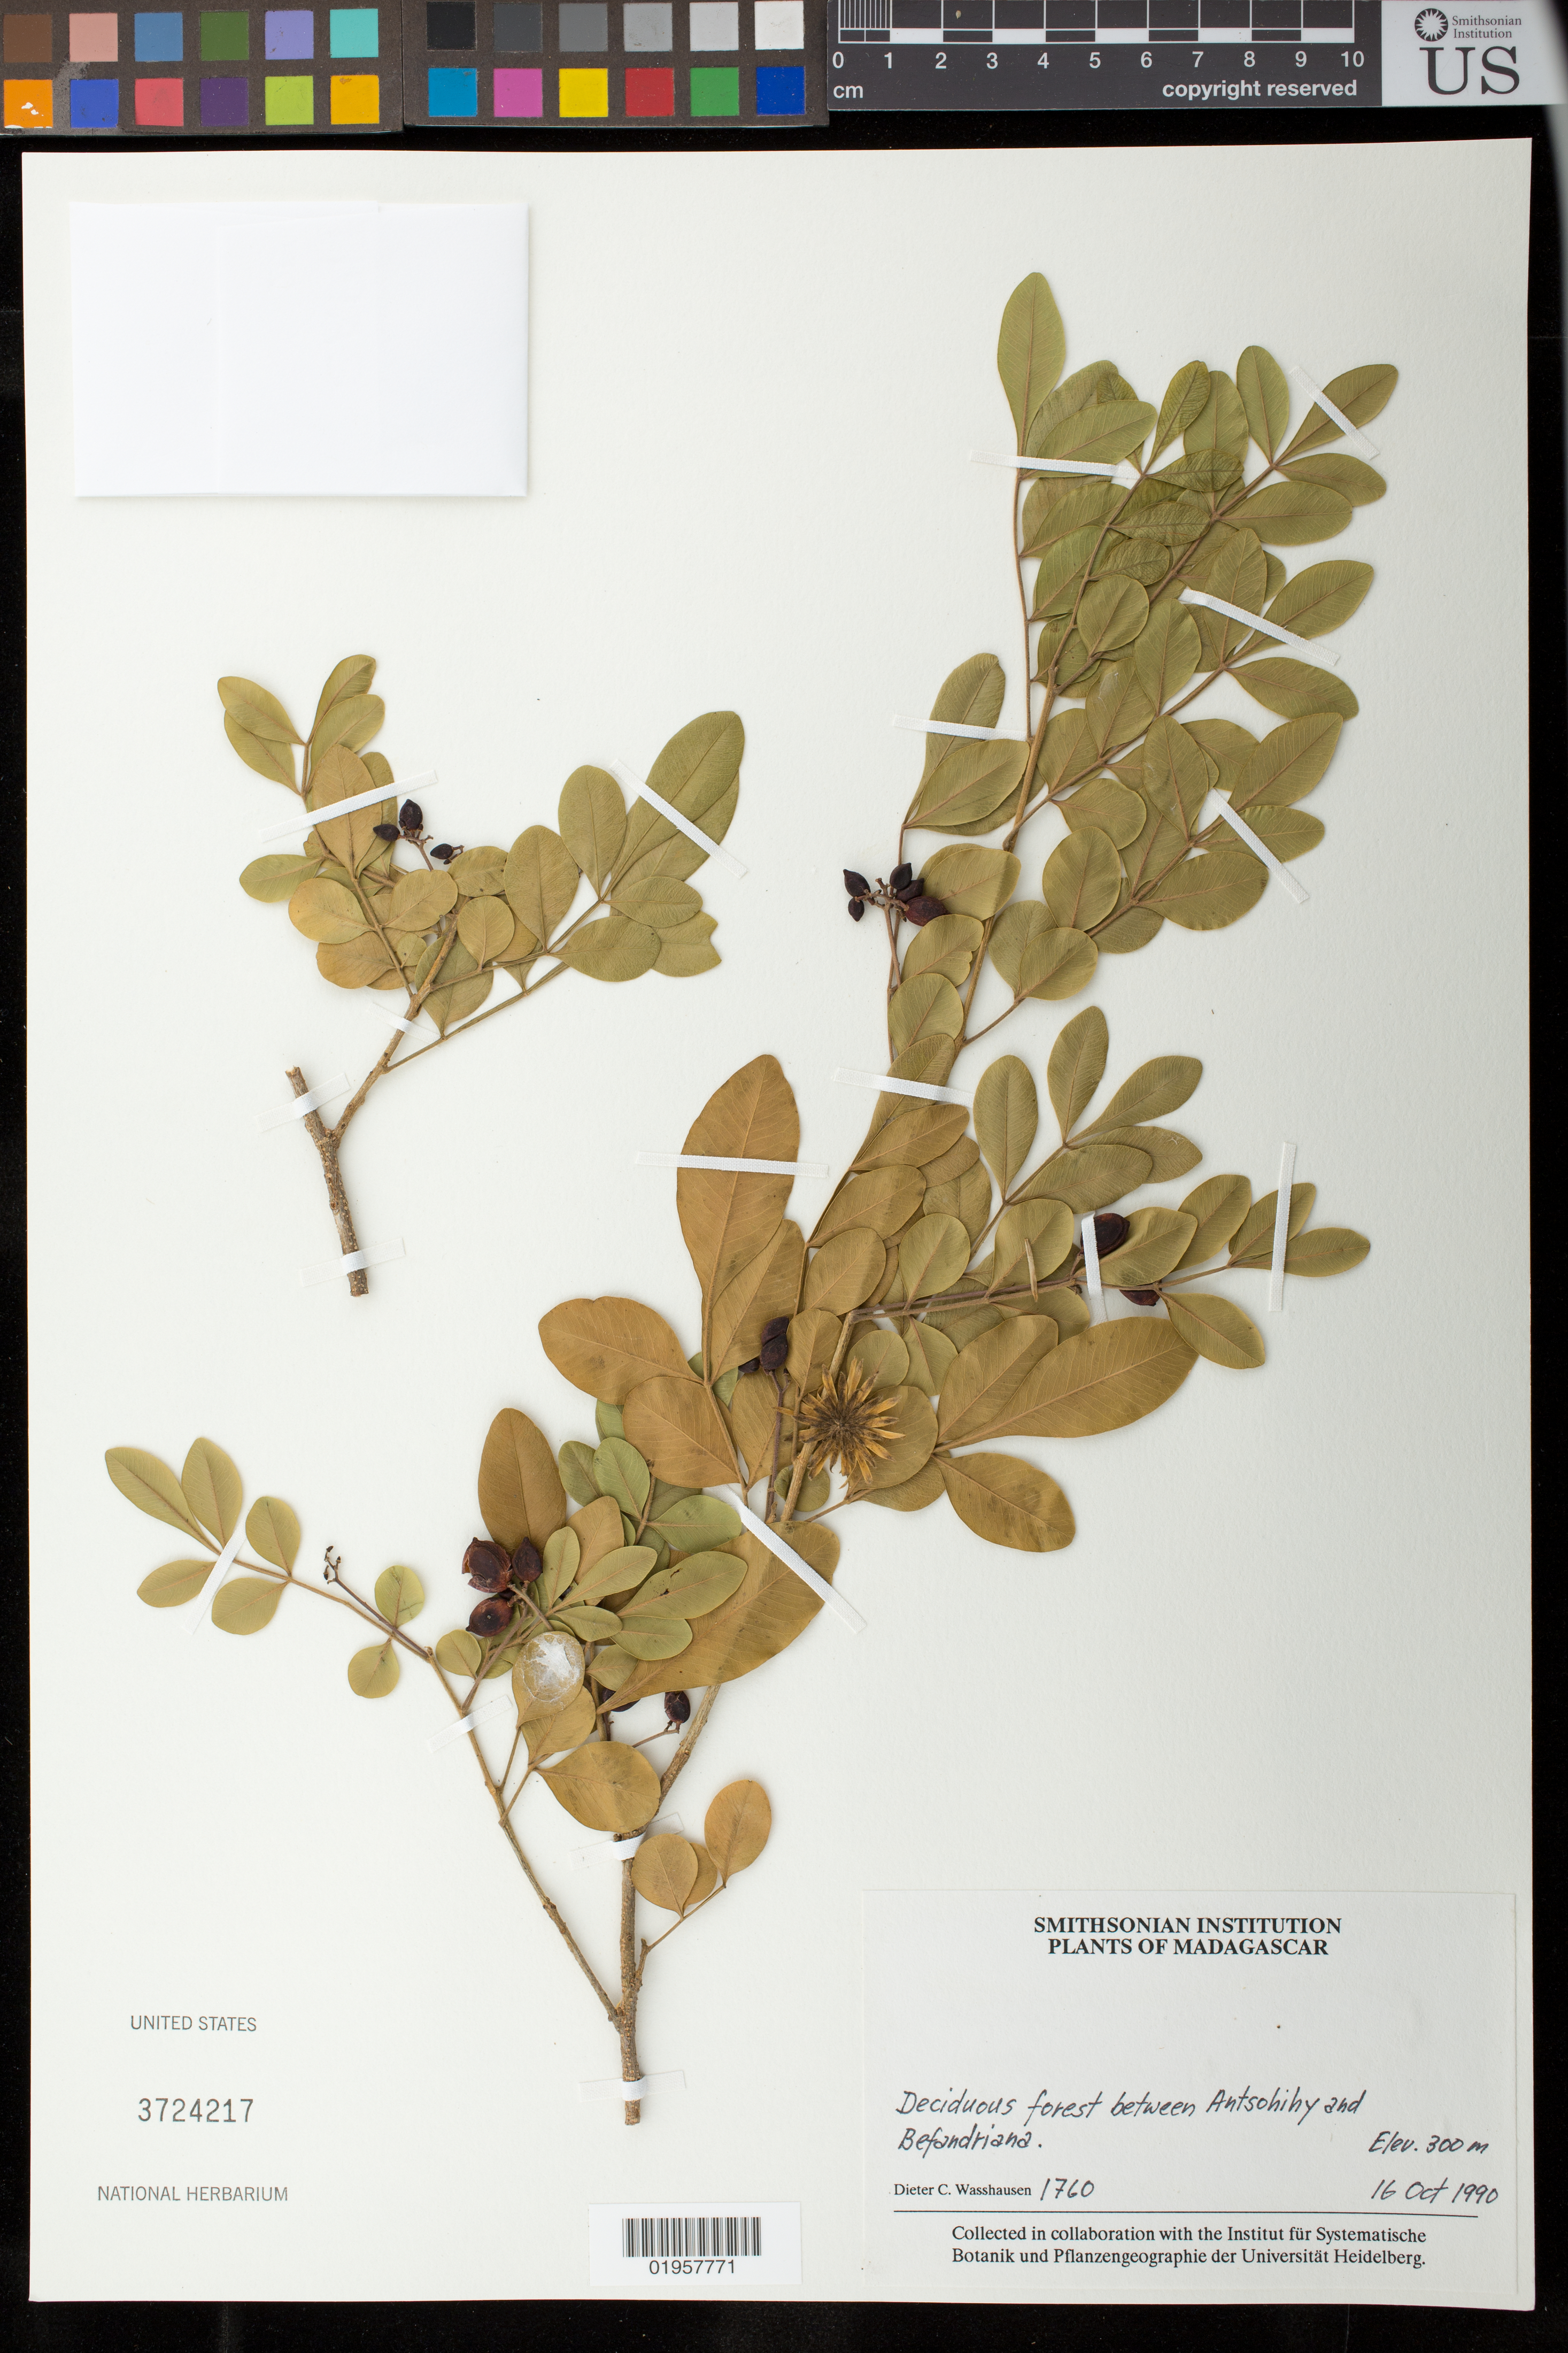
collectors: D. C. Wasshausen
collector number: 1760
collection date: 1990-10-16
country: Madagascar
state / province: Sofia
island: Madagascar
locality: Between Antsohihy and Befandriana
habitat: Deciduous forest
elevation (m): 300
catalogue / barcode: US 3724217